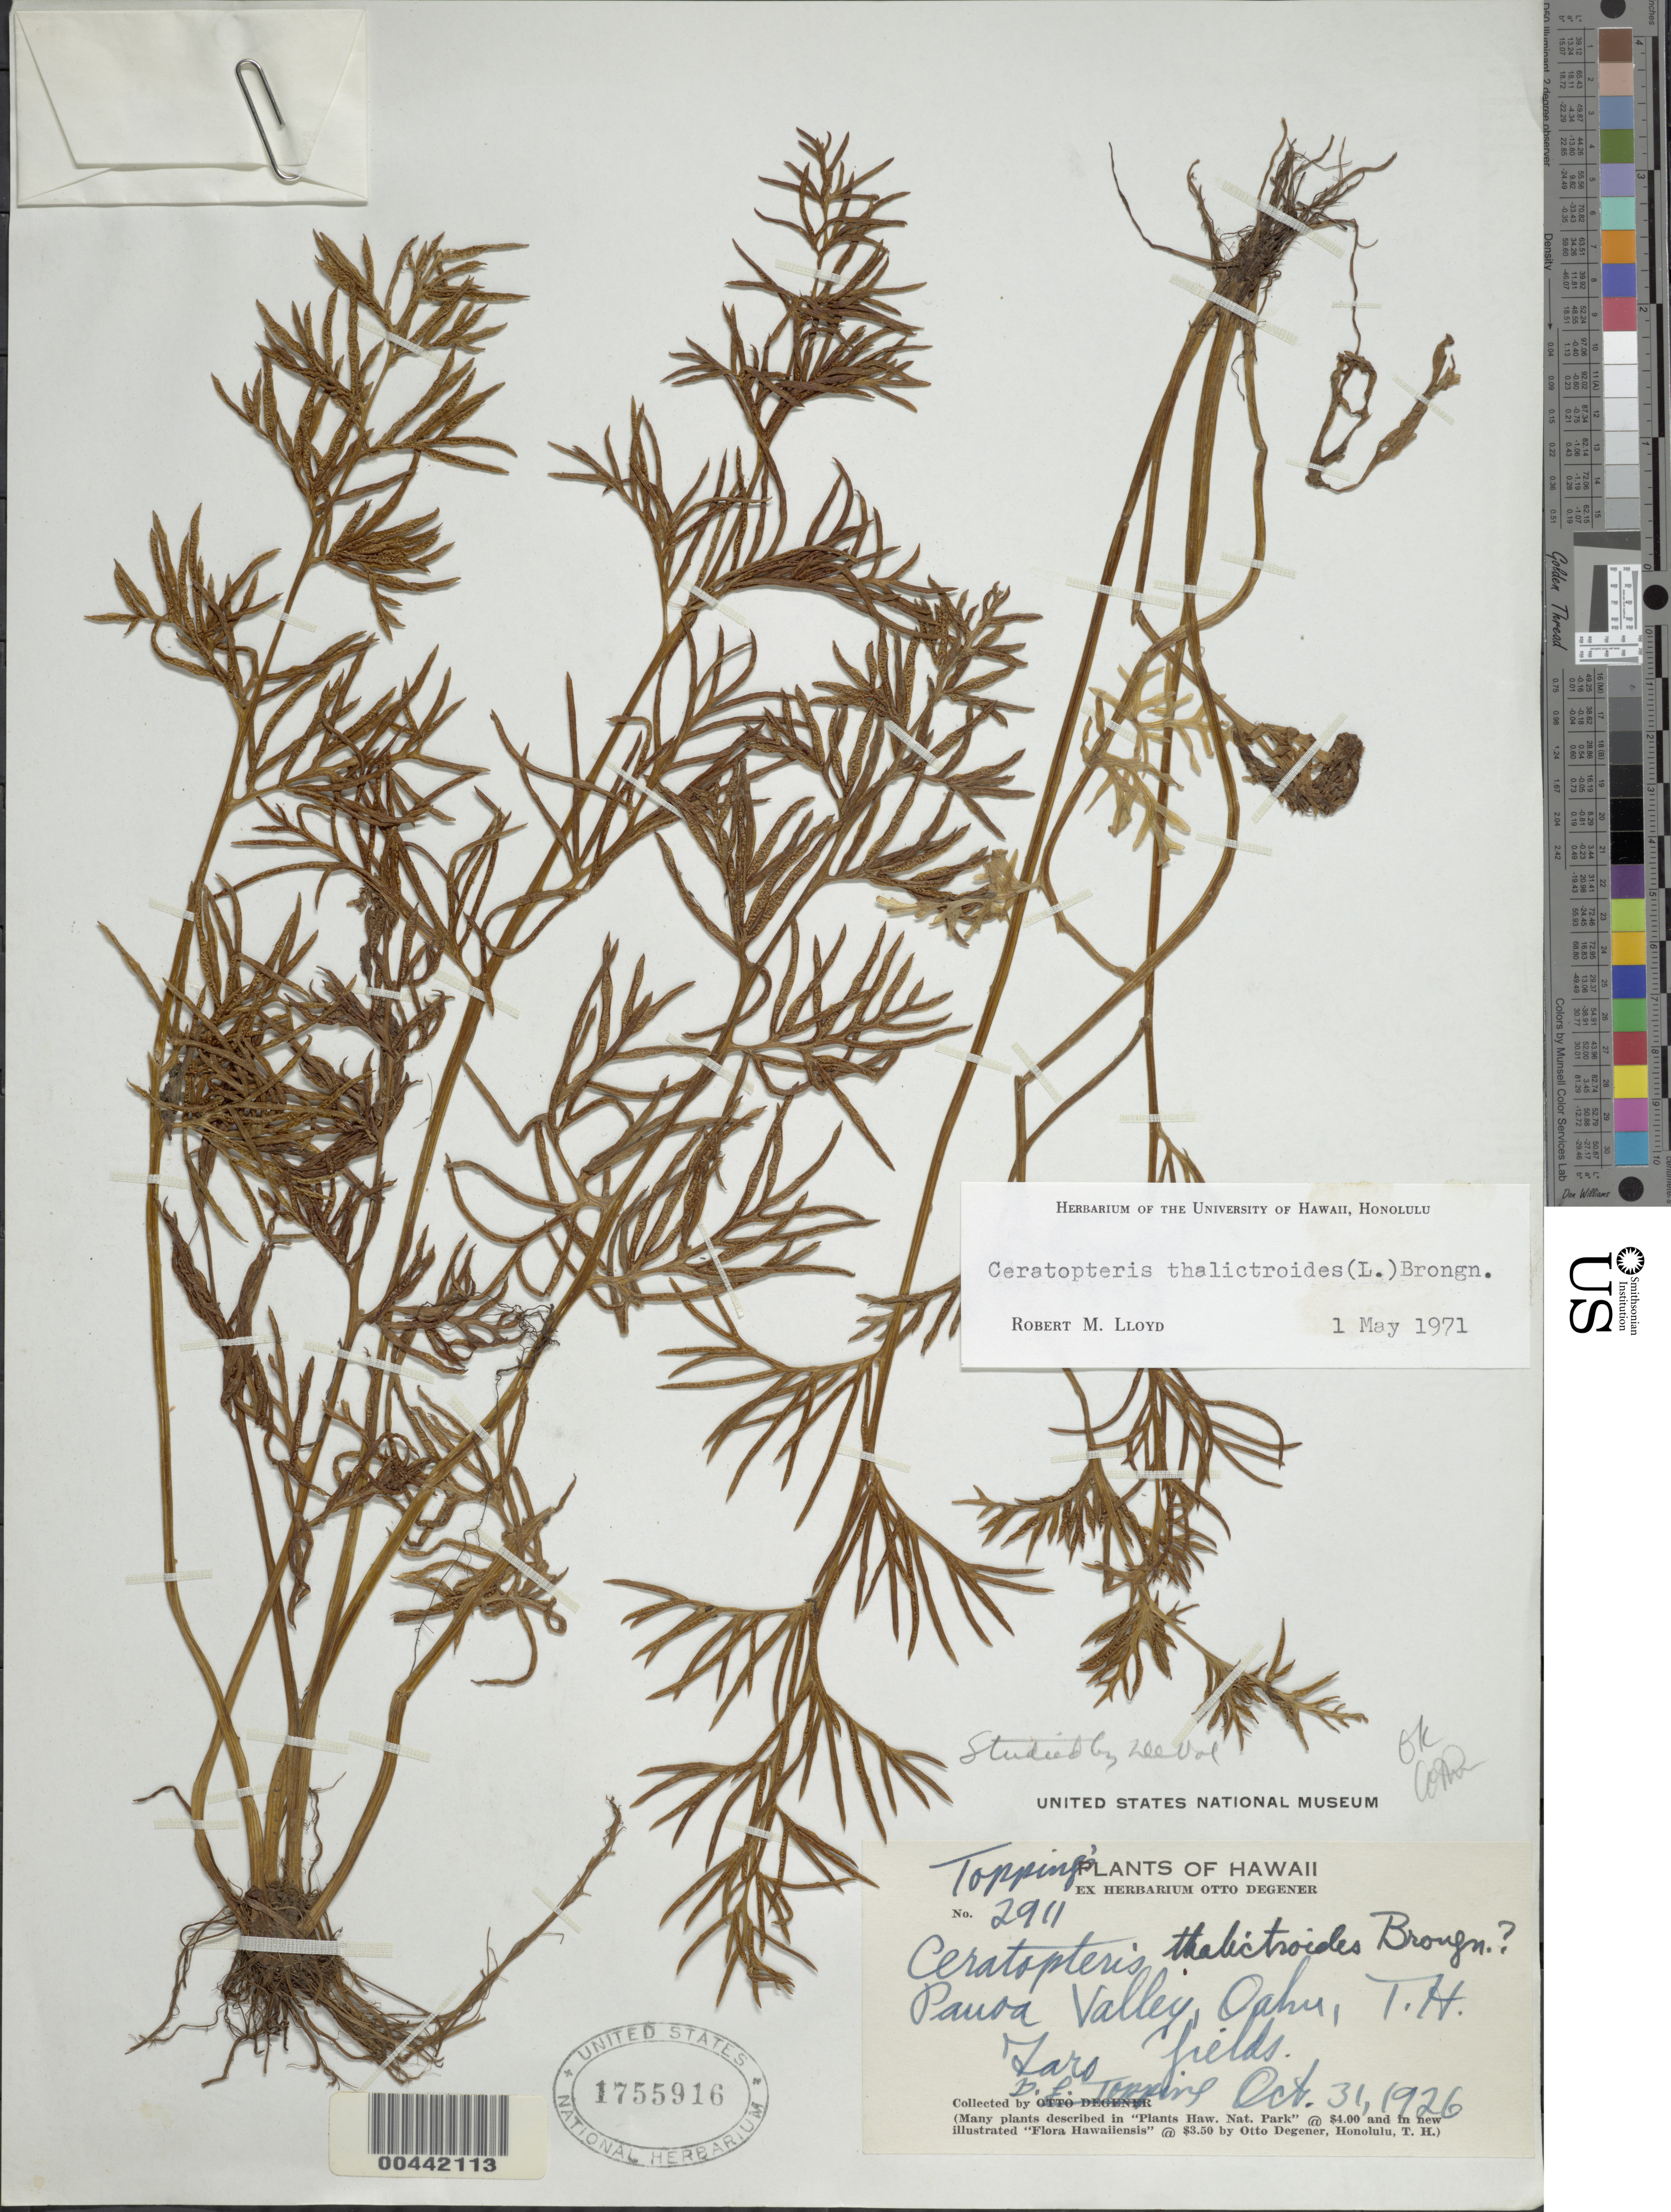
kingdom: Plantae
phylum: Tracheophyta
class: Polypodiopsida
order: Polypodiales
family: Pteridaceae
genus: Ceratopteris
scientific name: Ceratopteris thalictroides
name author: (L.) Brongn.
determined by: Lloyd, R. M.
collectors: D. L. Topping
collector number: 2911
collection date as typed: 31 Oct 1926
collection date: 1926-10-31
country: United States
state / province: Hawaii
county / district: Honolulu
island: Oahu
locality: Pauoa Valley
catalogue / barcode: US 1755916